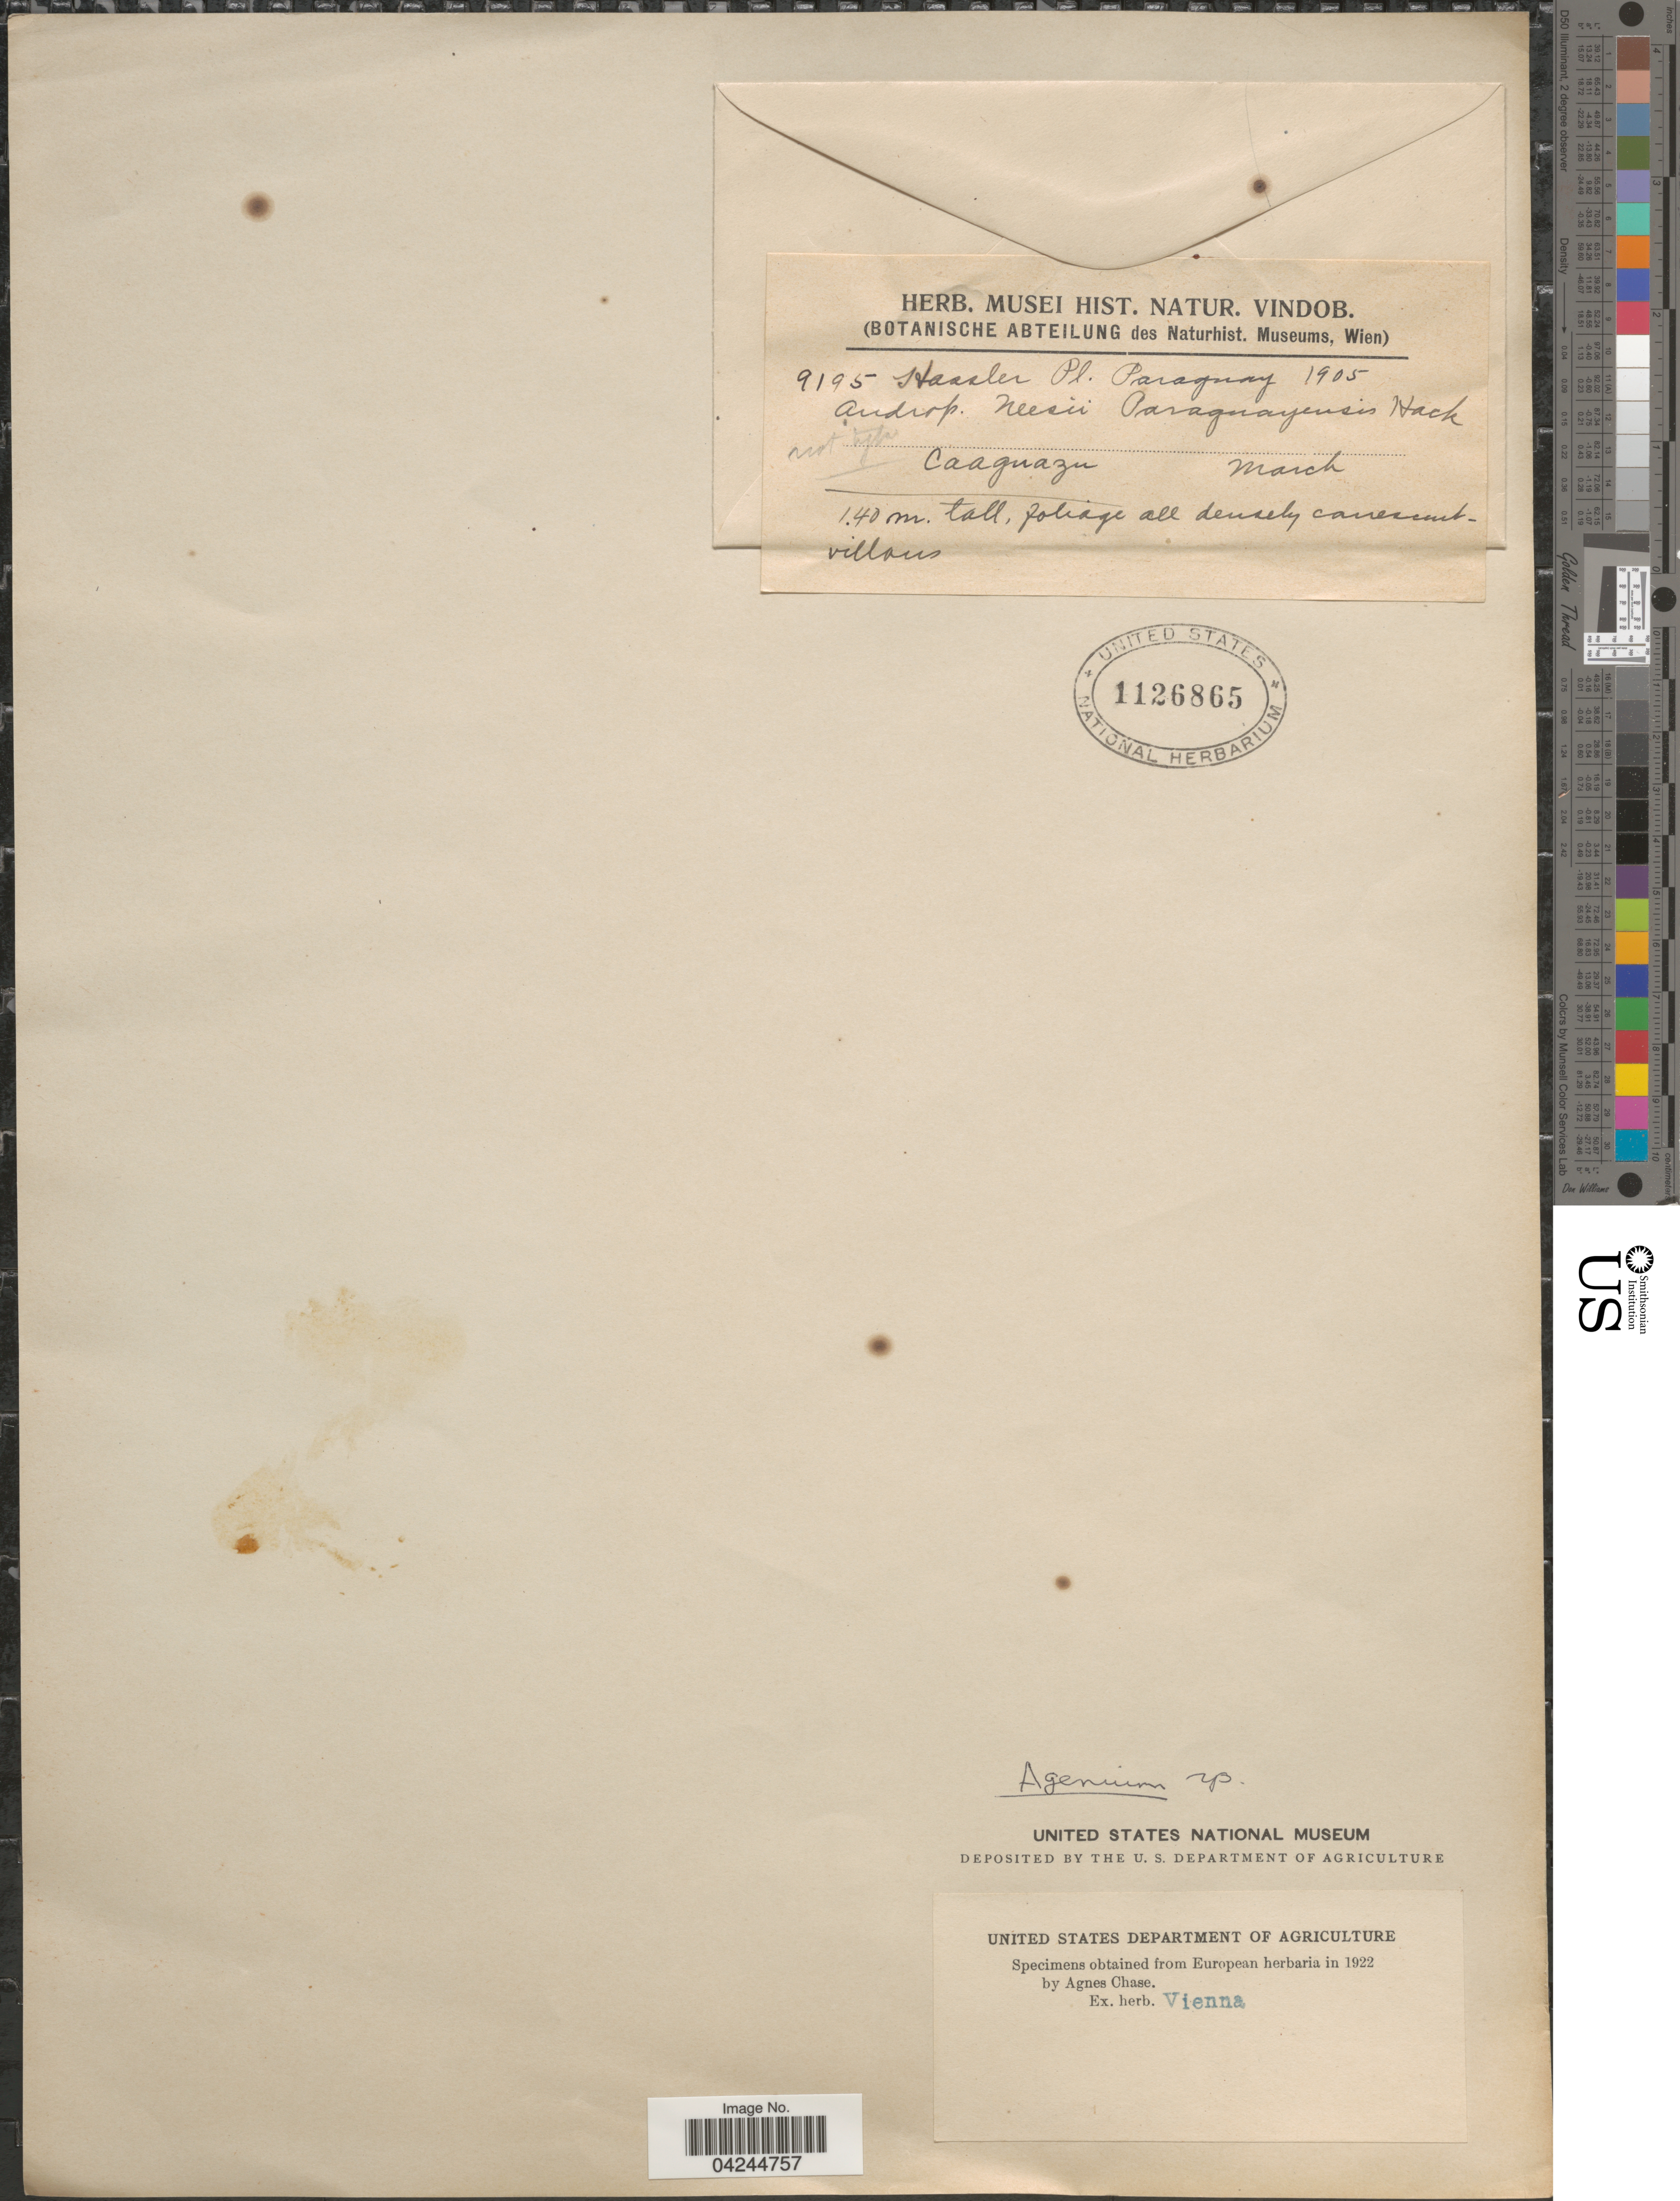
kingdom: Plantae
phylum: Tracheophyta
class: Liliopsida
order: Poales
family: Poaceae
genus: Agenium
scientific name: Agenium villosum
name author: (Nees) Pilg.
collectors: Hassler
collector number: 9195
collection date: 1905-03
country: Paraguay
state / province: Caaguazu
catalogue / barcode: US 1126865